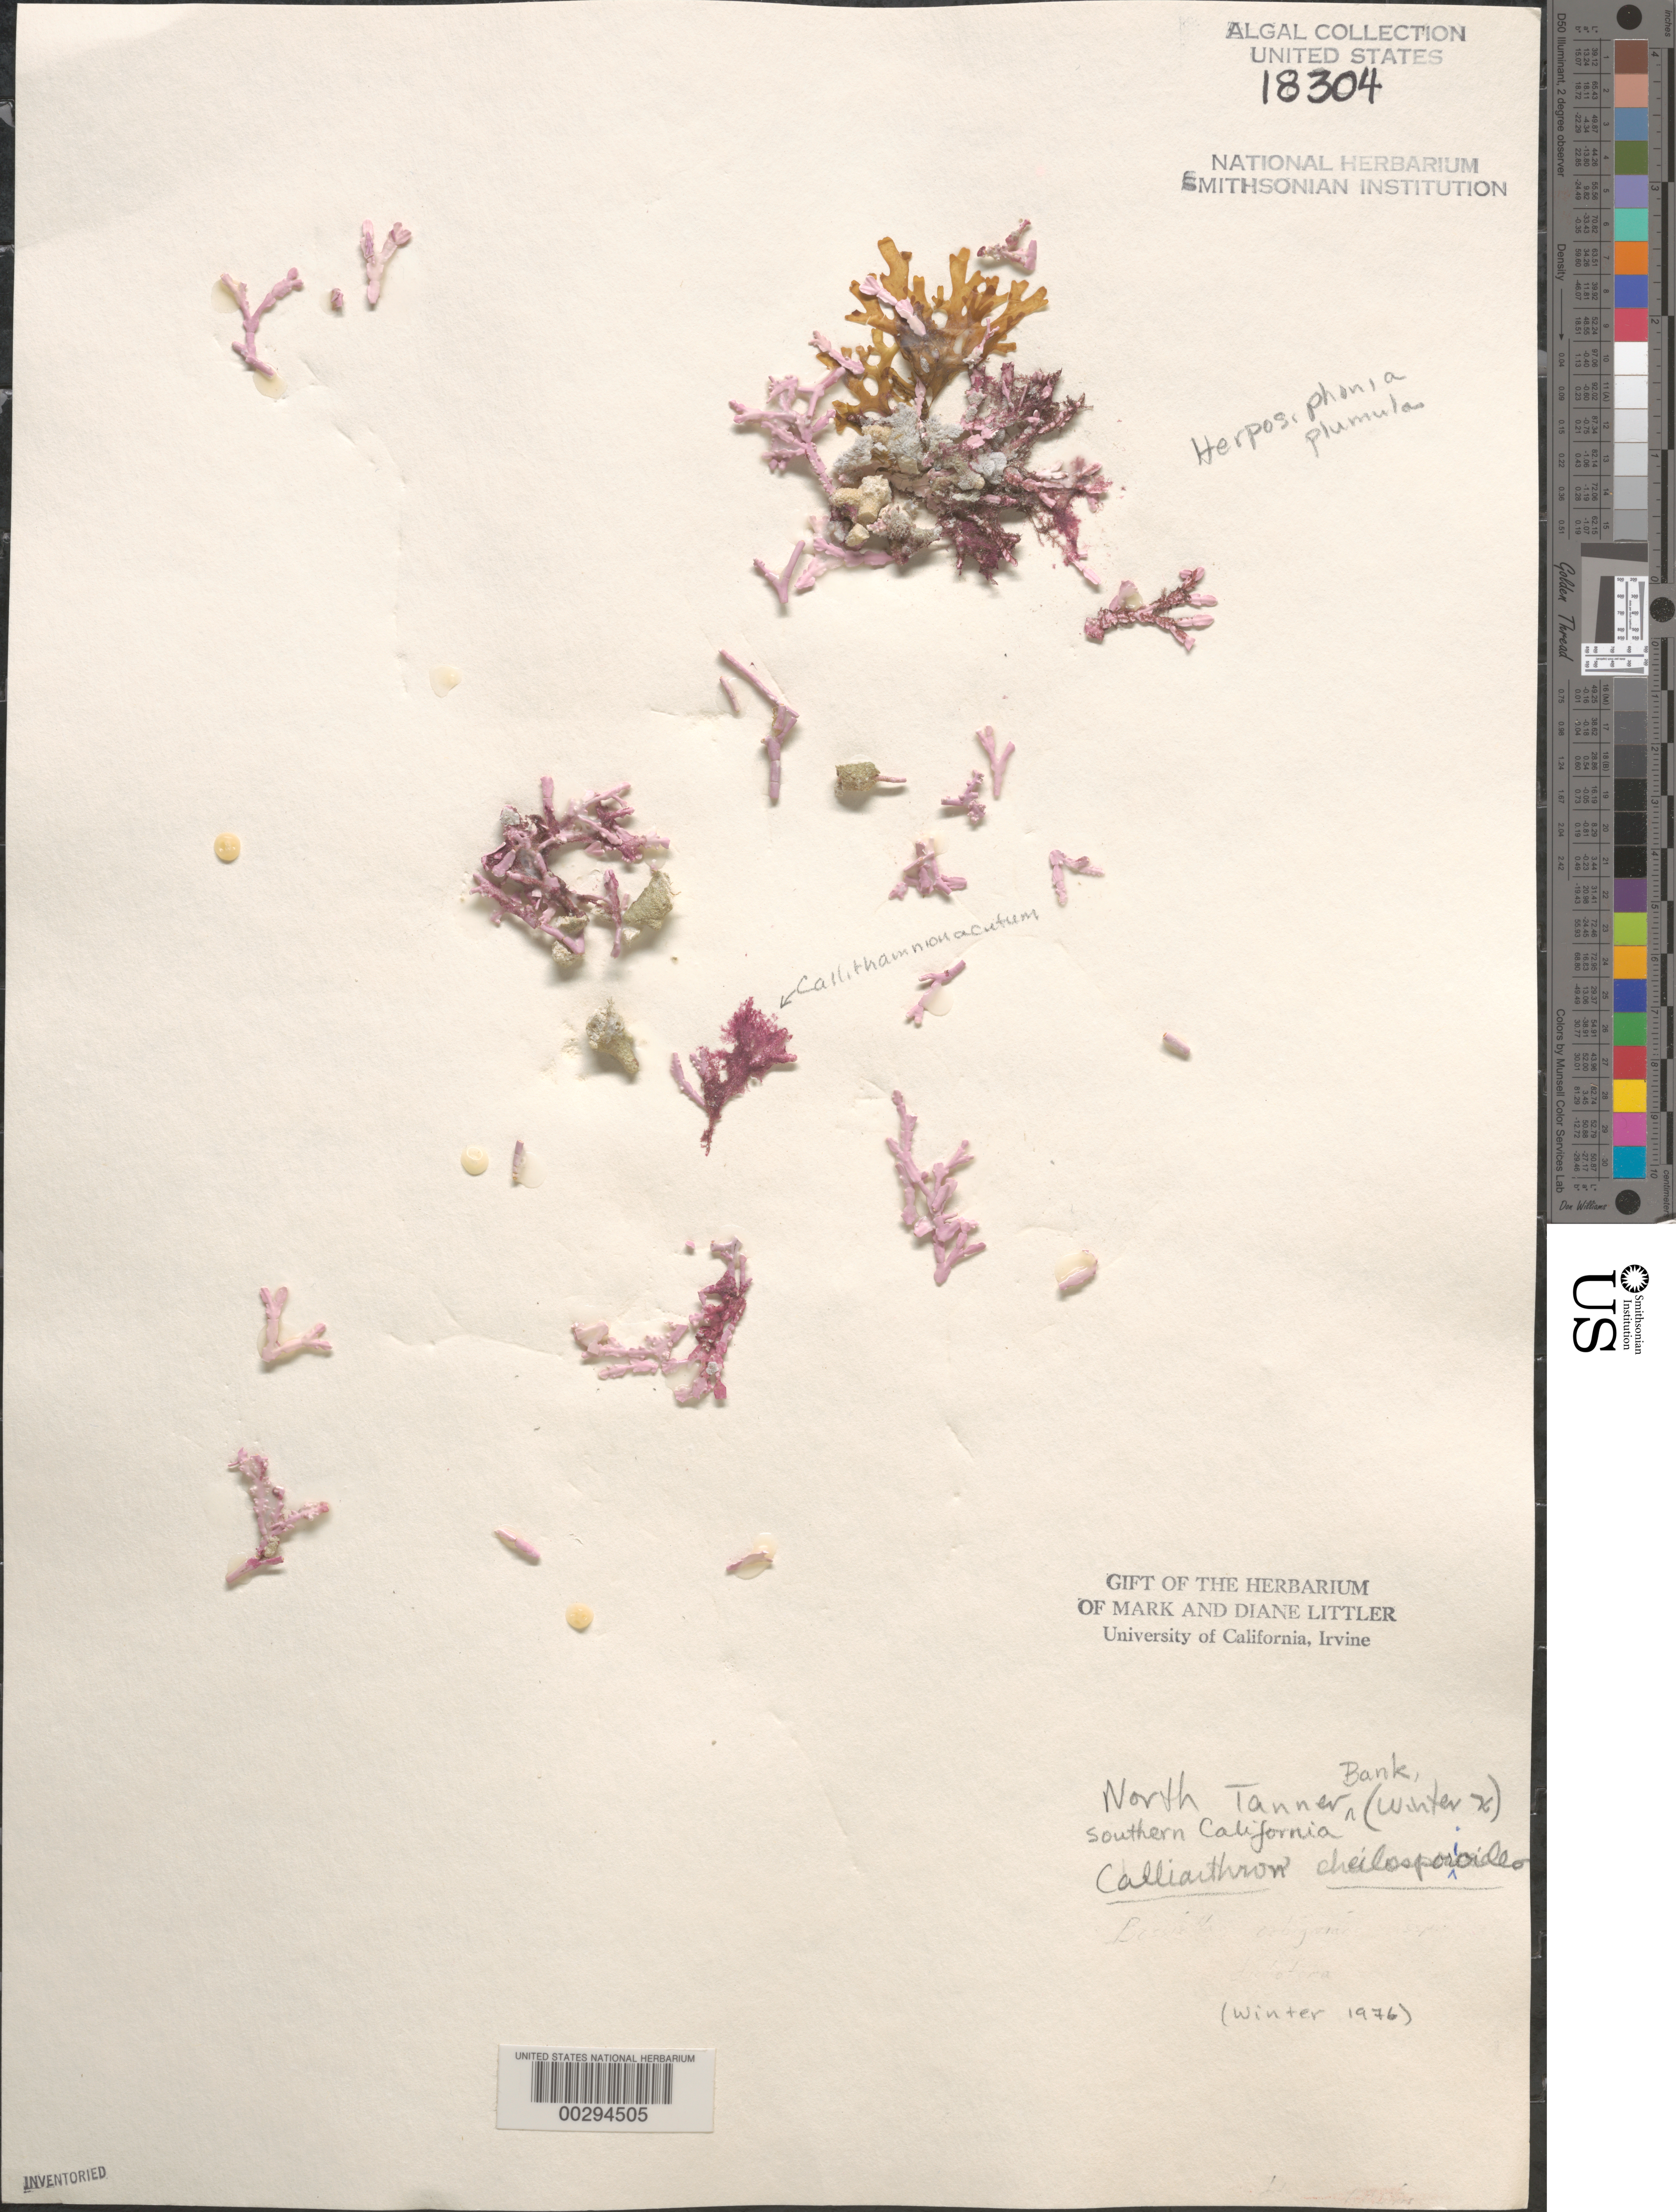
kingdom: Plantae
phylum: Rhodophyta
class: Florideophyceae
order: Corallinales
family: Corallinaceae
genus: Calliarthron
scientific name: Calliarthron cheilosporioides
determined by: Sims, Robert H.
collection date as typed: Win 1976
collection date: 1976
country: United States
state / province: California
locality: North Tanner Bank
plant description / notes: BLM-SOCALBIGHT Rocky Intertidal Survey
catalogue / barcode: US 18304